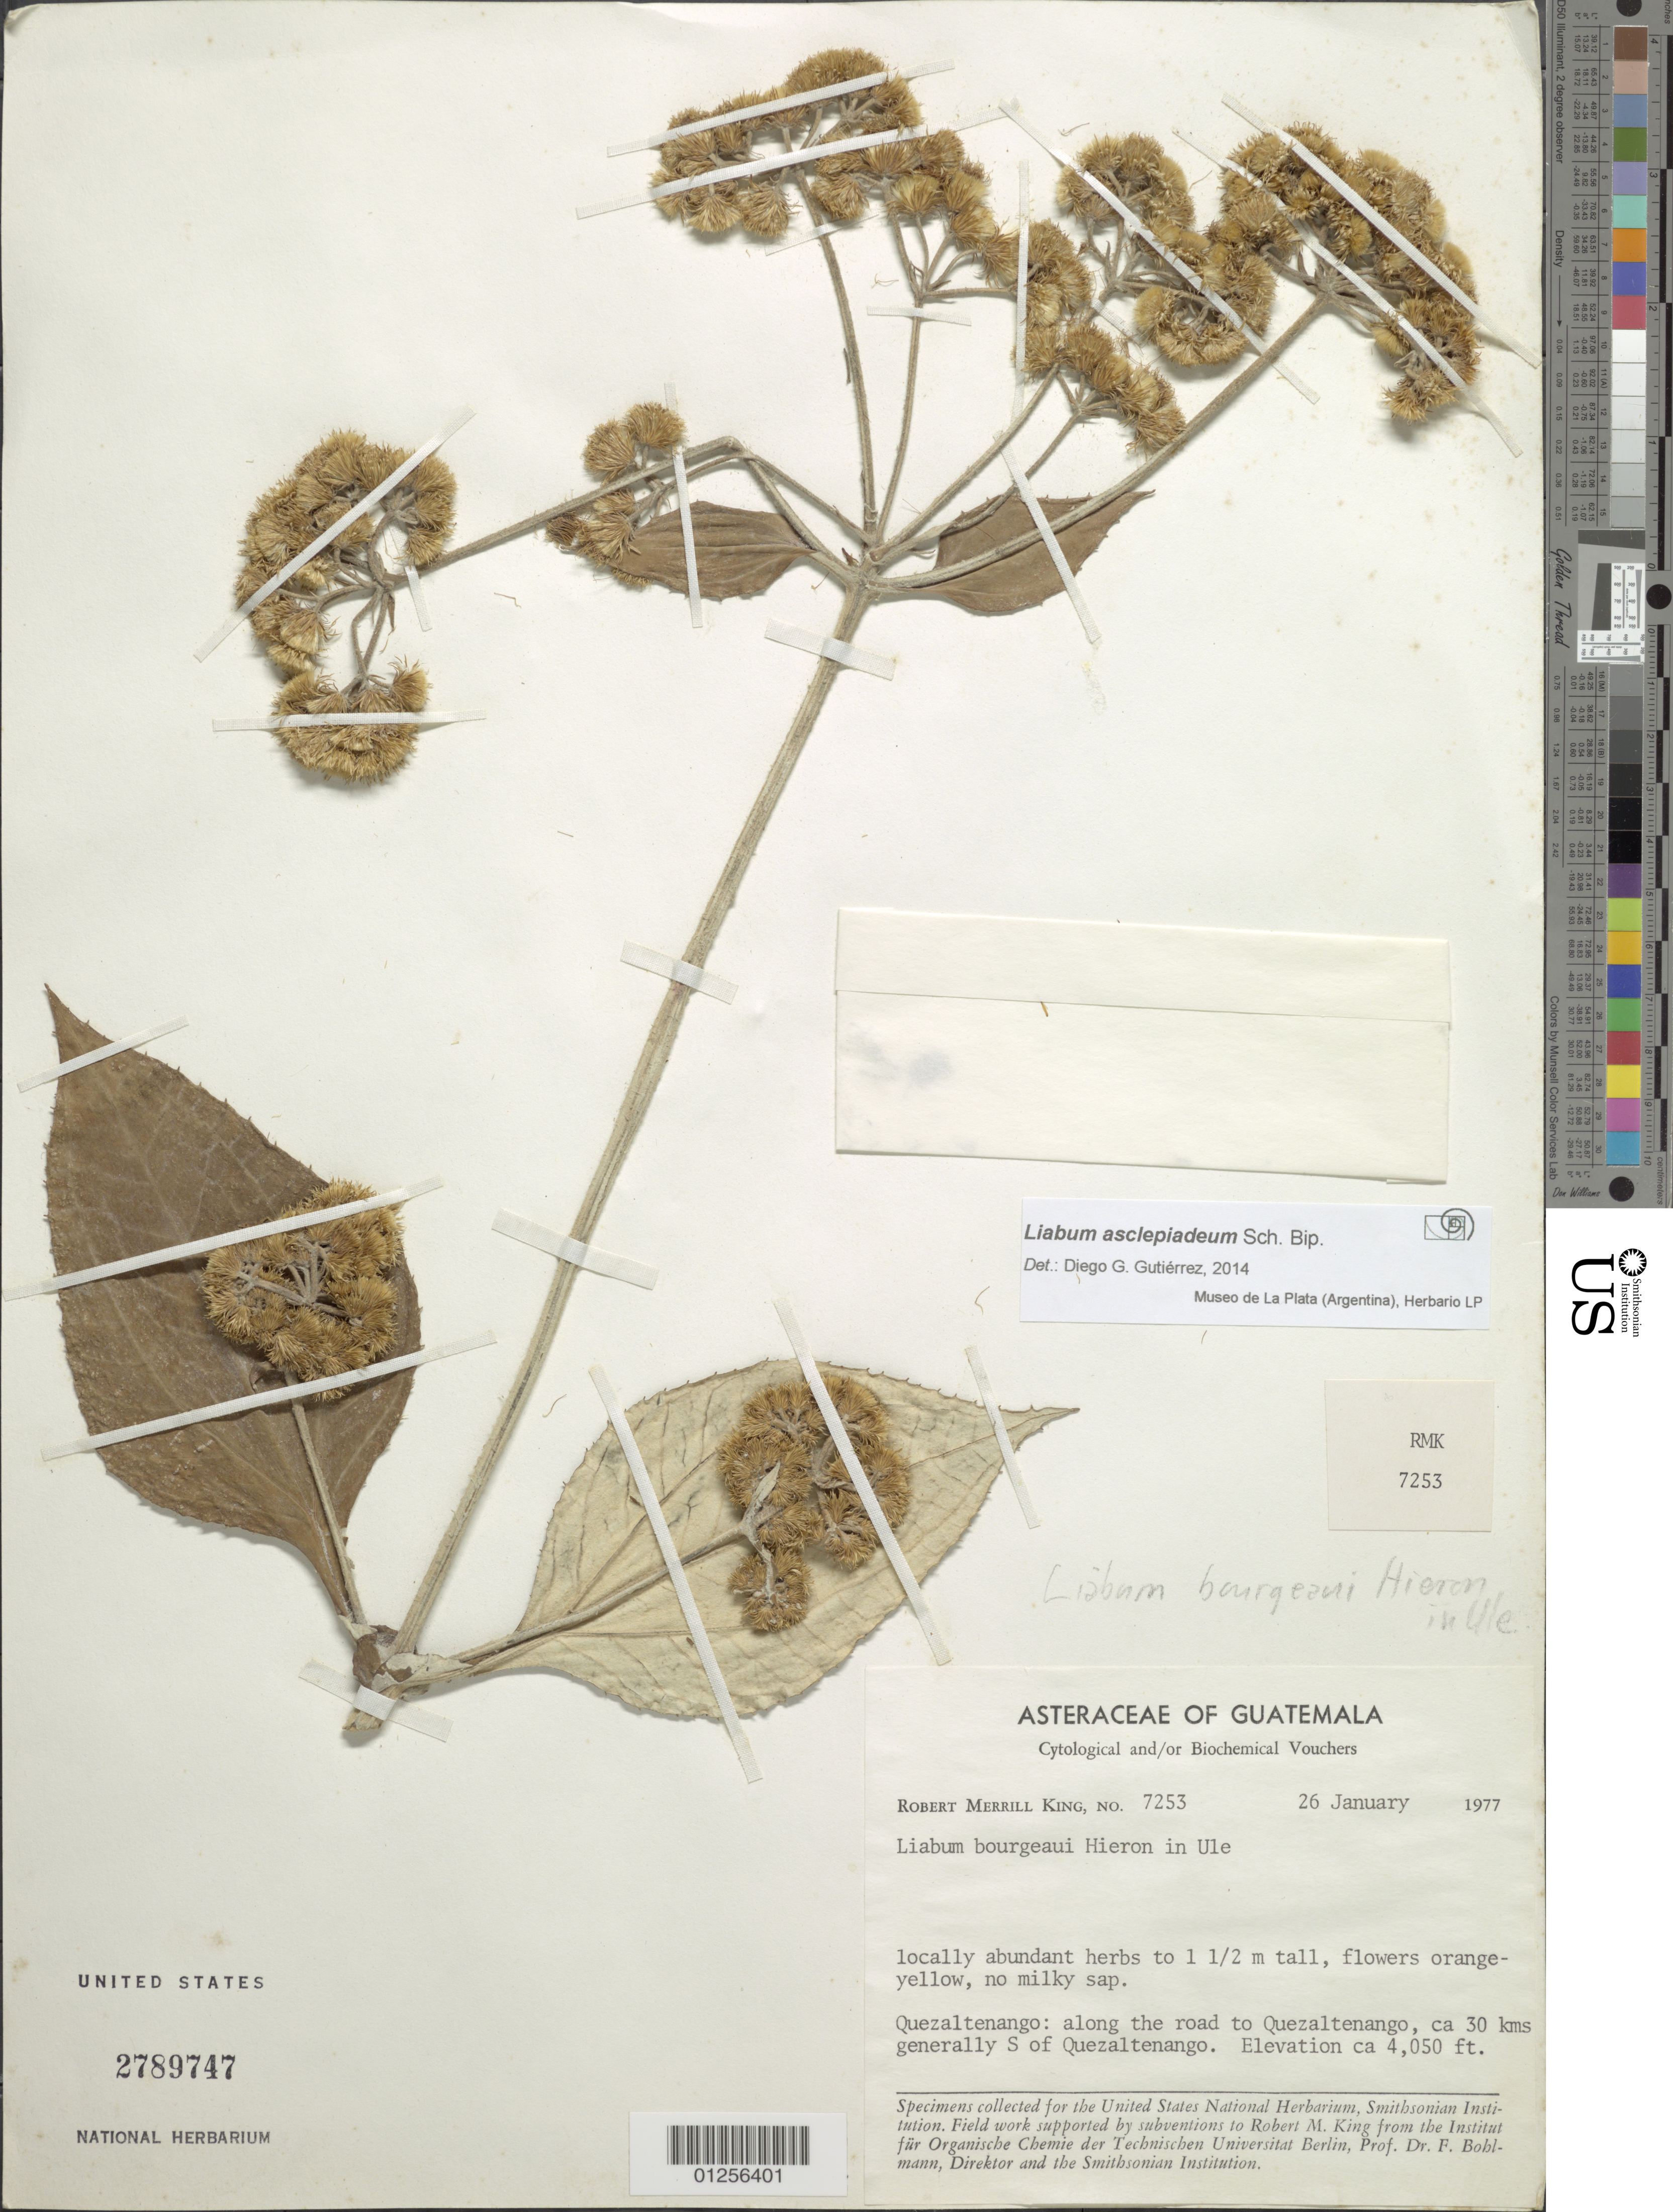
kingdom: Plantae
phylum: Tracheophyta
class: Magnoliopsida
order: Asterales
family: Asteraceae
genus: Liabum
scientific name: Liabum asclepiadeum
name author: Sch. Bip.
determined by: Gutierrez, D. G.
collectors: R. M. King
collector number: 7253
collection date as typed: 26 January 1977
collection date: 1977-01-26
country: Guatemala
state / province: Quetzaltenango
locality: Quezaltenango, along road to, ca 30 kms generally S of Quezaltenango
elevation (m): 1234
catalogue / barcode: US 2789747